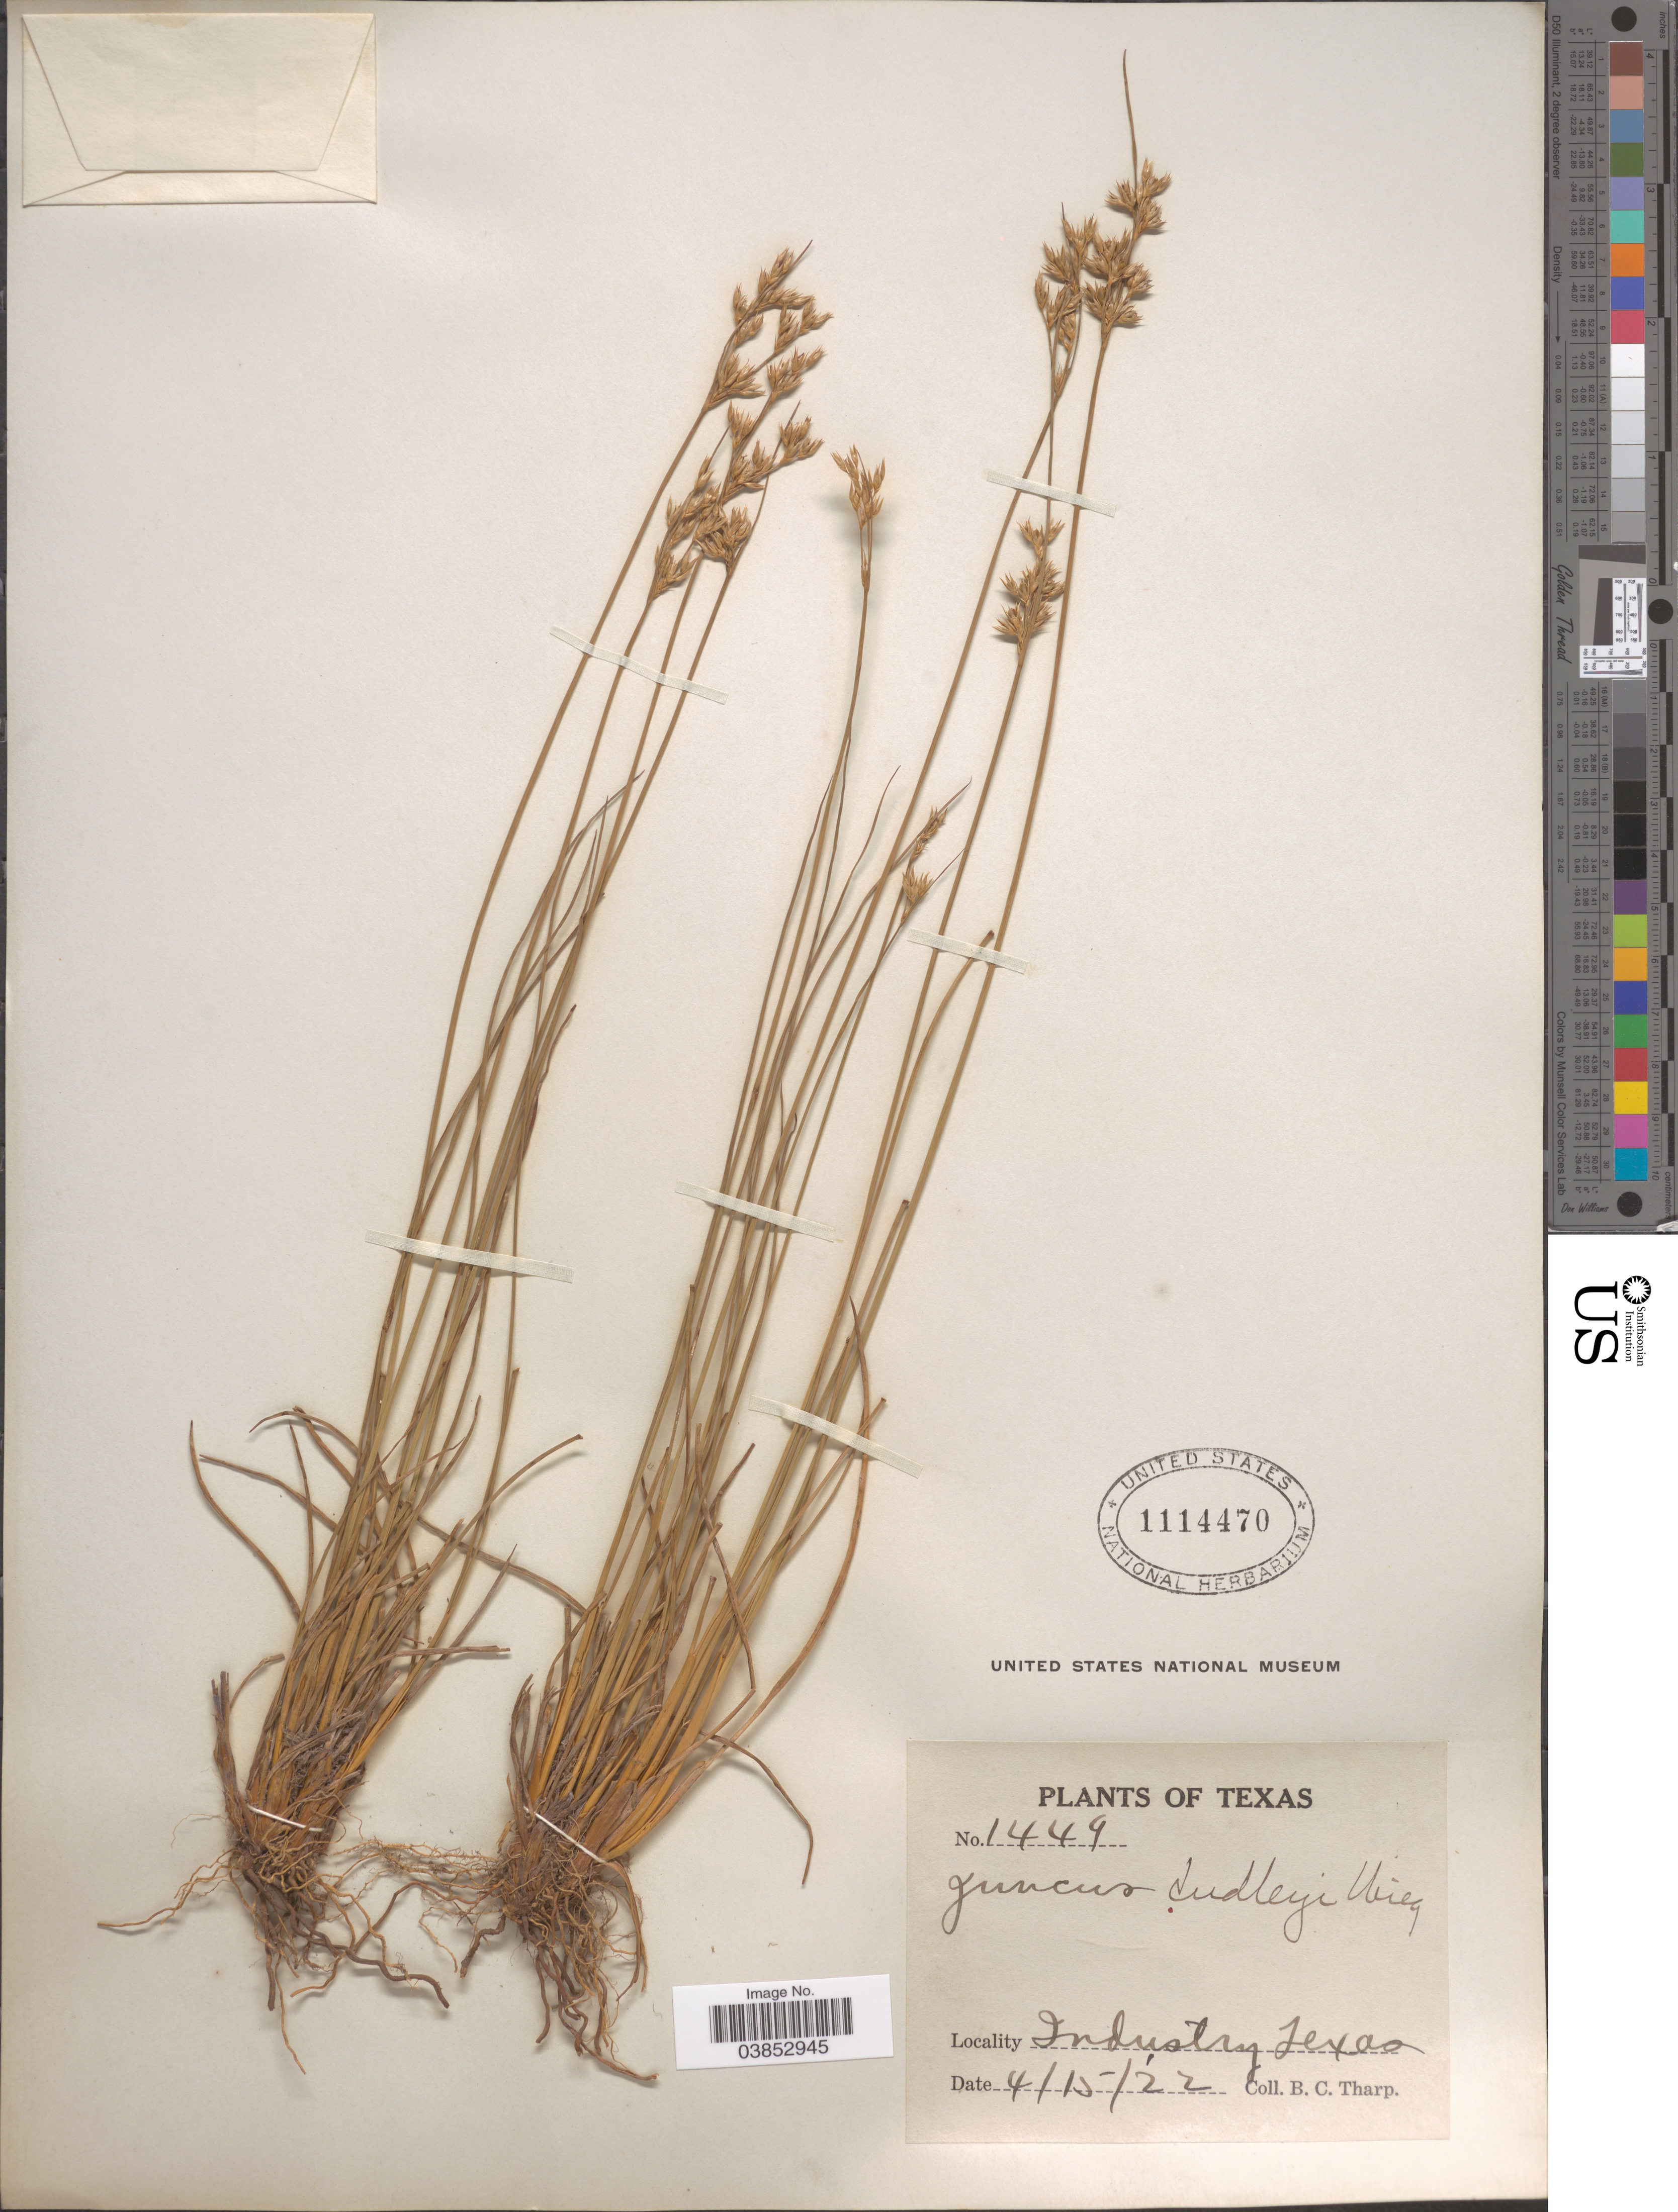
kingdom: Plantae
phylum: Tracheophyta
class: Liliopsida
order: Poales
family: Juncaceae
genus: Juncus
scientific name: Juncus dudleyi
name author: Wiegand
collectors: B. C. Tharp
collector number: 1449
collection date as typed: Transcribed d/m/y: 15/4/22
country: United States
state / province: Texas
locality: Industry.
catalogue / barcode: US 1114470